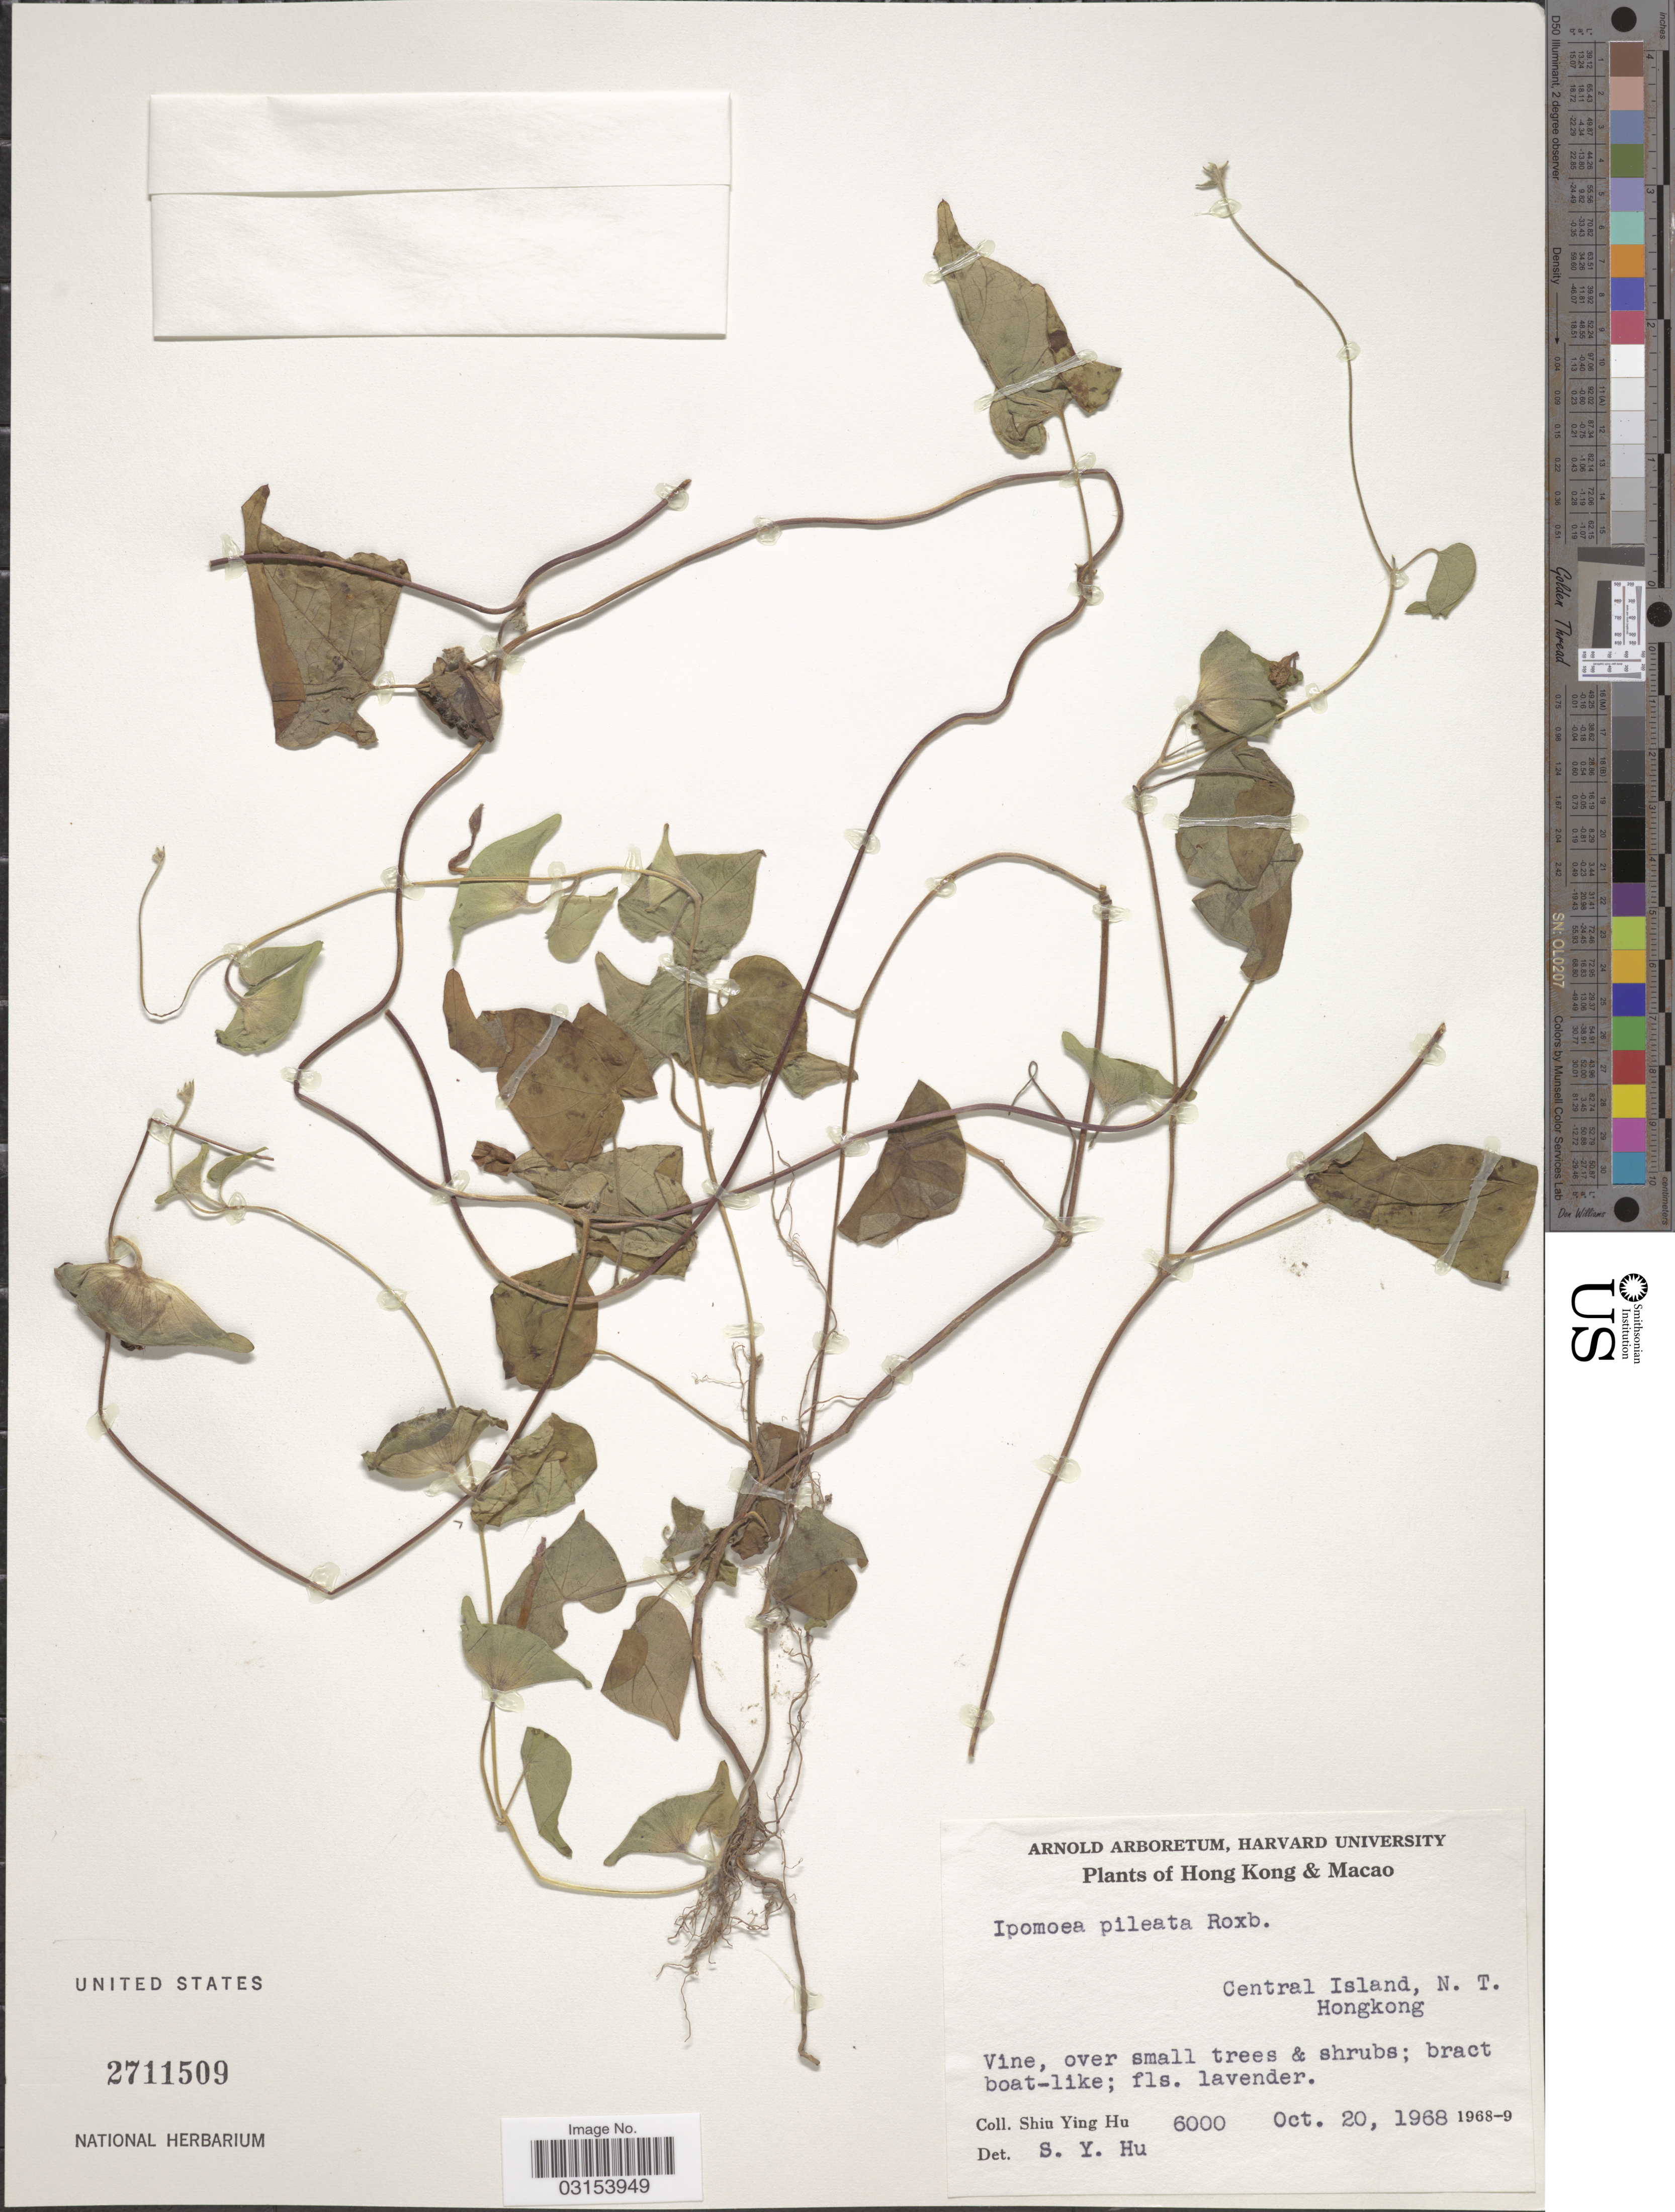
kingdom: Plantae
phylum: Tracheophyta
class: Magnoliopsida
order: Solanales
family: Convolvulaceae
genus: Ipomoea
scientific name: Ipomoea involucrata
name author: P. Beauv.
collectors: S. Y. Hu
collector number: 6000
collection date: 1968-10-20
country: China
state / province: Hong Kong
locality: Central Island, N. T.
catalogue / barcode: US 2711509